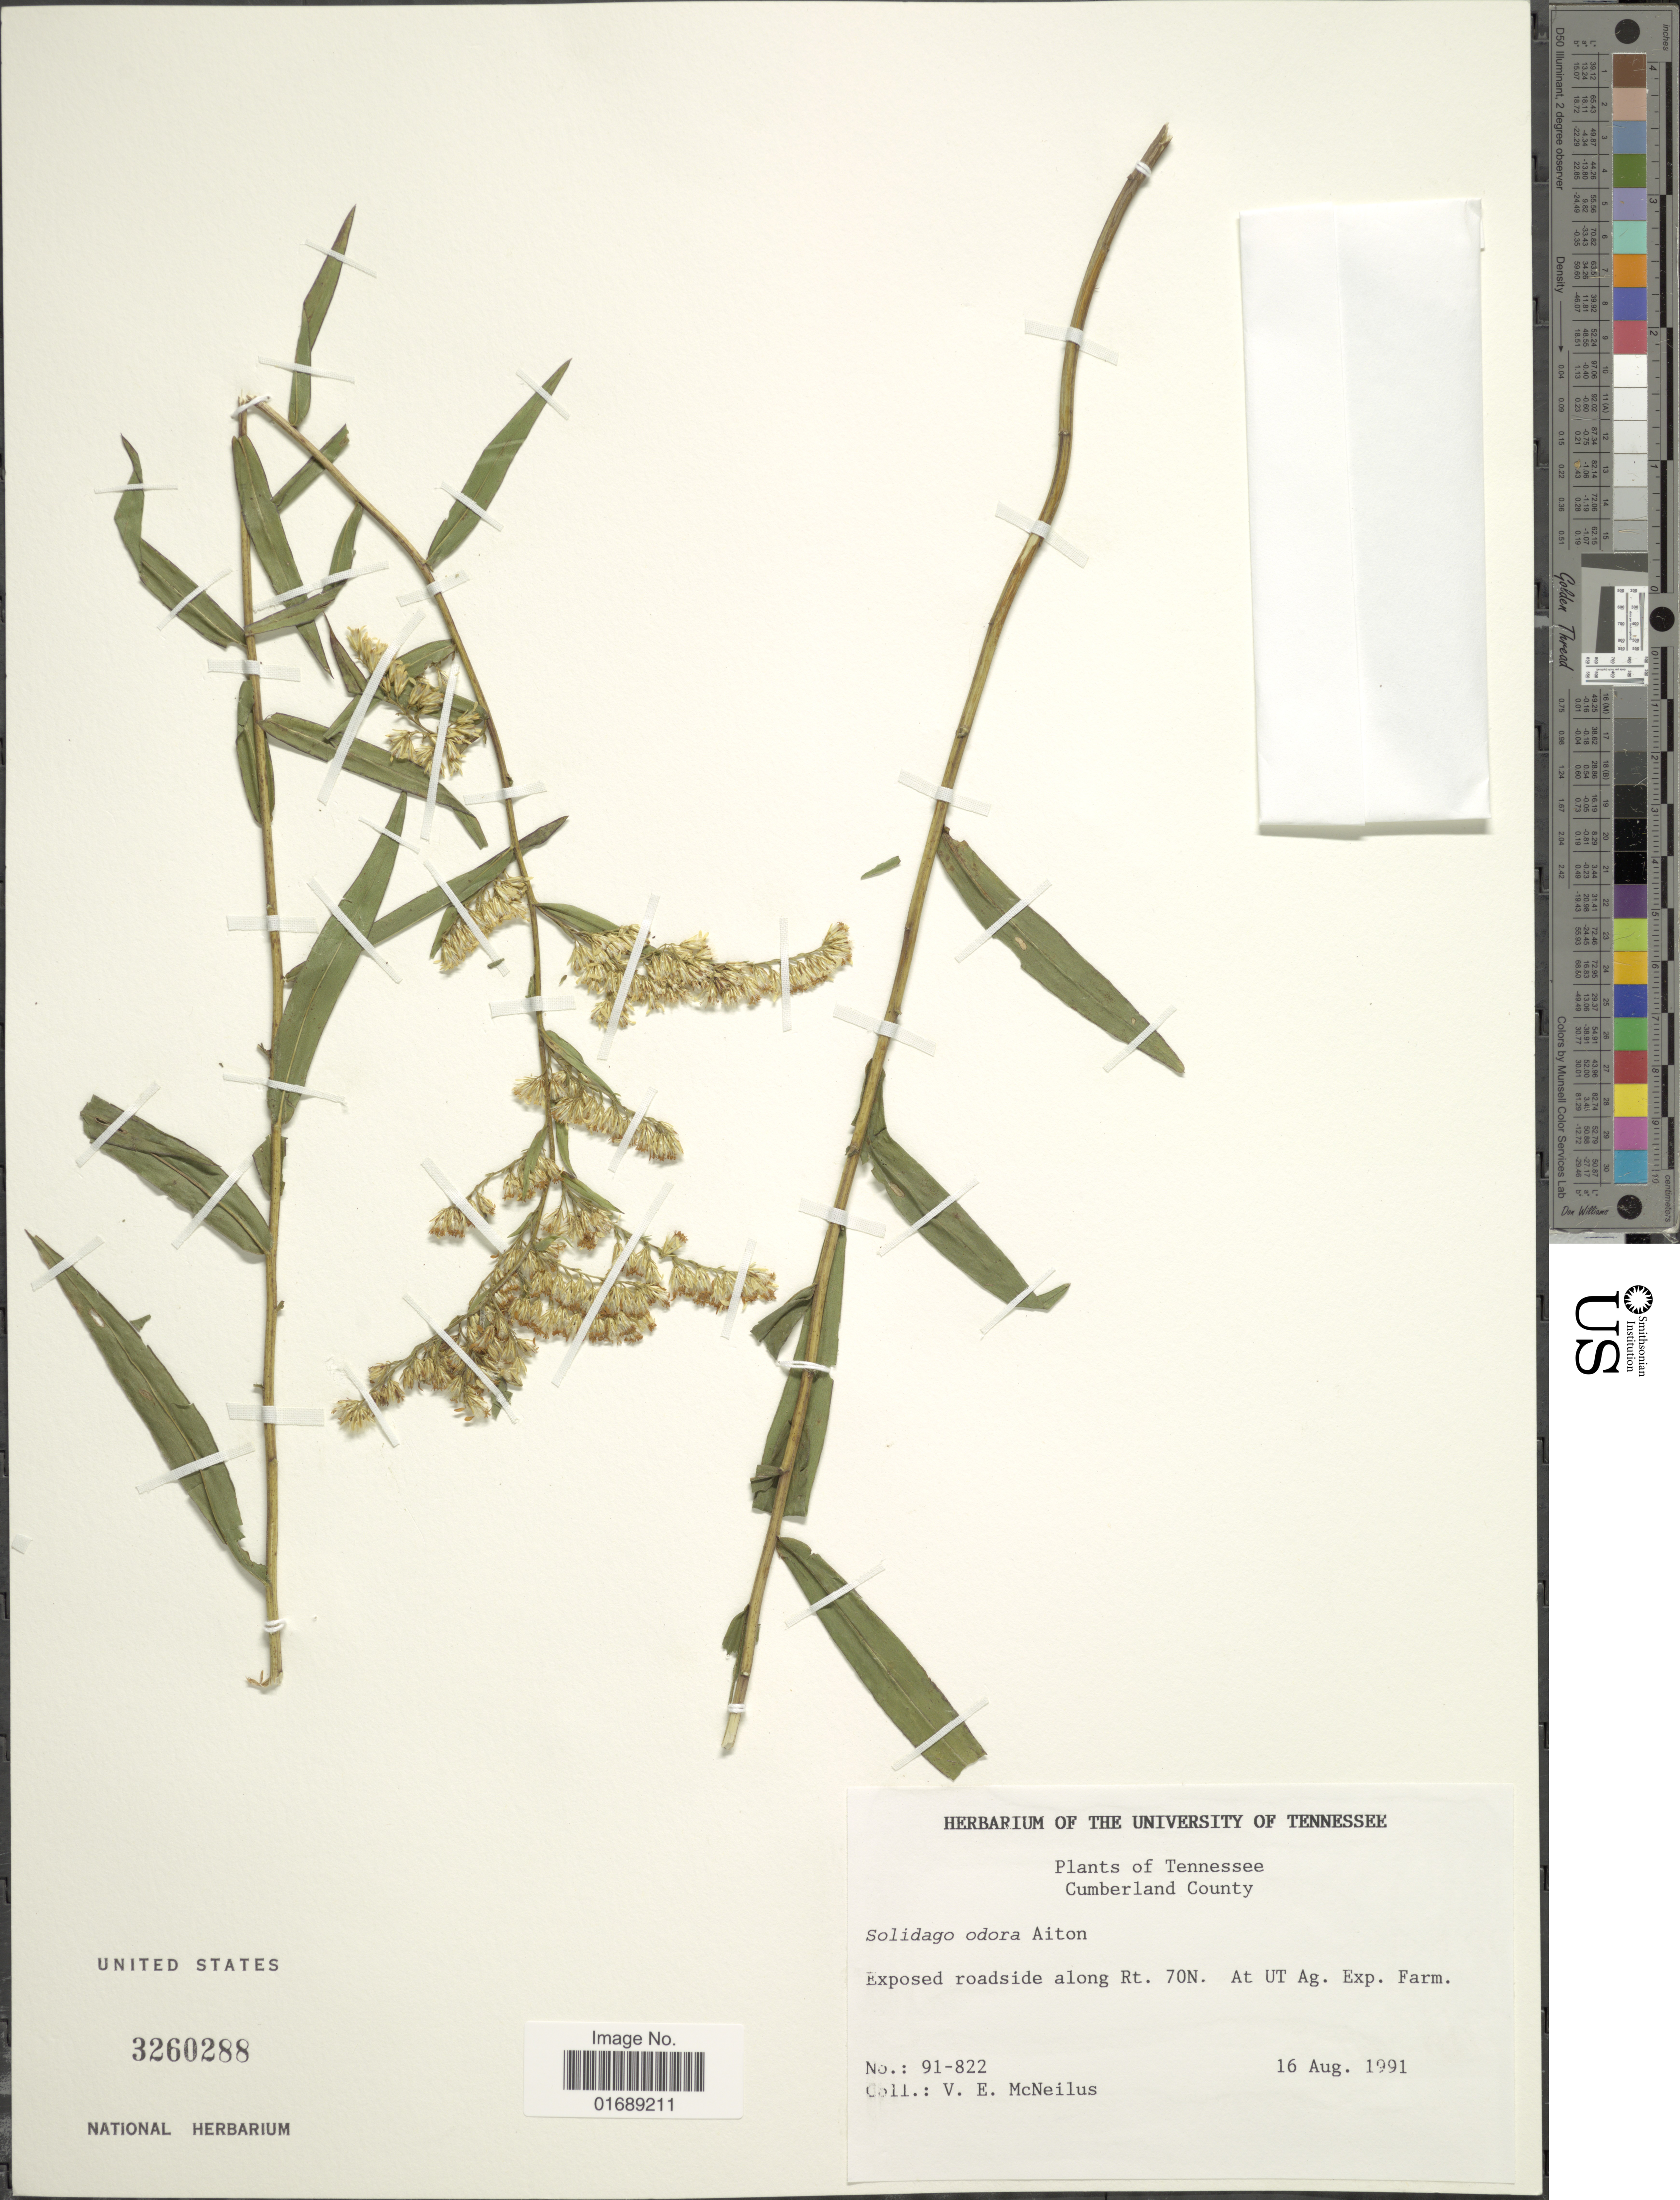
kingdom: Plantae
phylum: Tracheophyta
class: Magnoliopsida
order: Asterales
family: Asteraceae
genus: Solidago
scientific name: Solidago odora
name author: Aiton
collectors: V. Mcneilus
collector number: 91-822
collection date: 1991-08-16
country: United States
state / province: Tennessee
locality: Cumberland County, Exposed roadside along Rt. 70N. At UT. Ag. Exp. Farm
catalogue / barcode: US 3260288